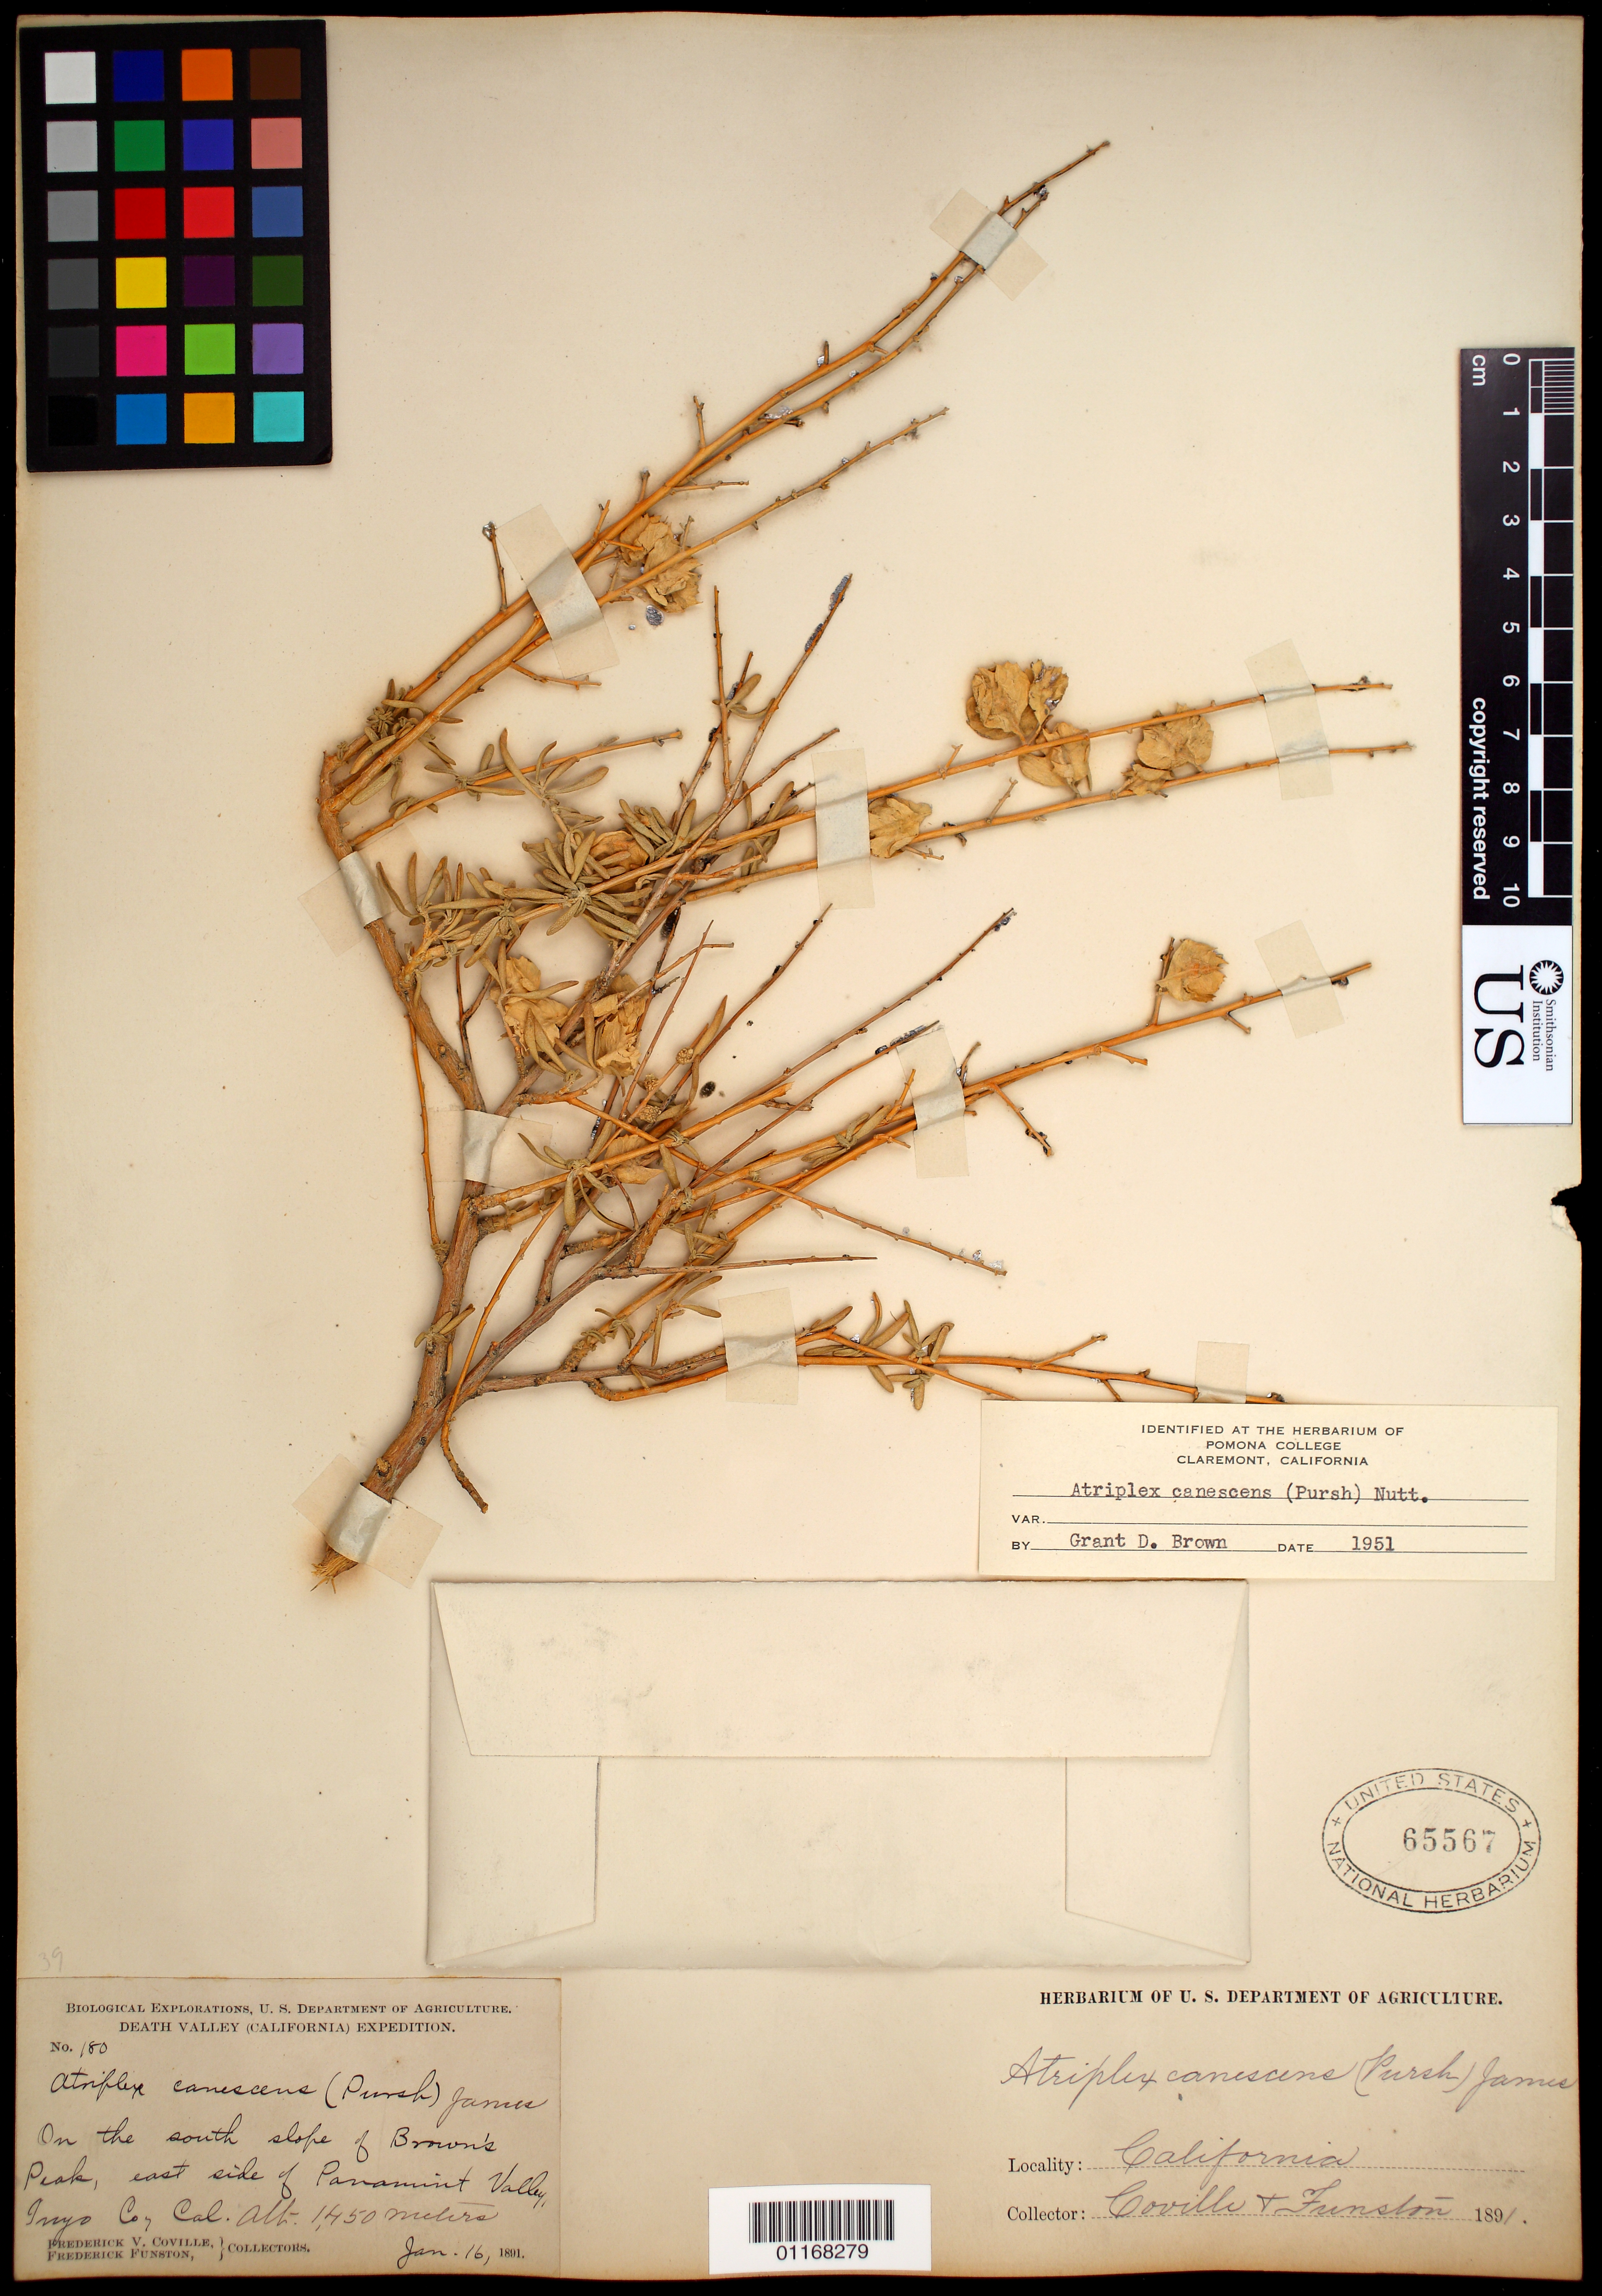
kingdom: Plantae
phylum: Tracheophyta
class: Magnoliopsida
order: Caryophyllales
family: Amaranthaceae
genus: Atriplex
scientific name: Atriplex canescens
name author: (Pursh) Nutt.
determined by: Brown, G. D.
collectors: F. V. Coville & F. Funston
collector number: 180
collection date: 1891-01-16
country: United States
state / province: California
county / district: Inyo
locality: South slope of Brown's Peak, east side of Panamint Valley.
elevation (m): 1450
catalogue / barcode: US 65567